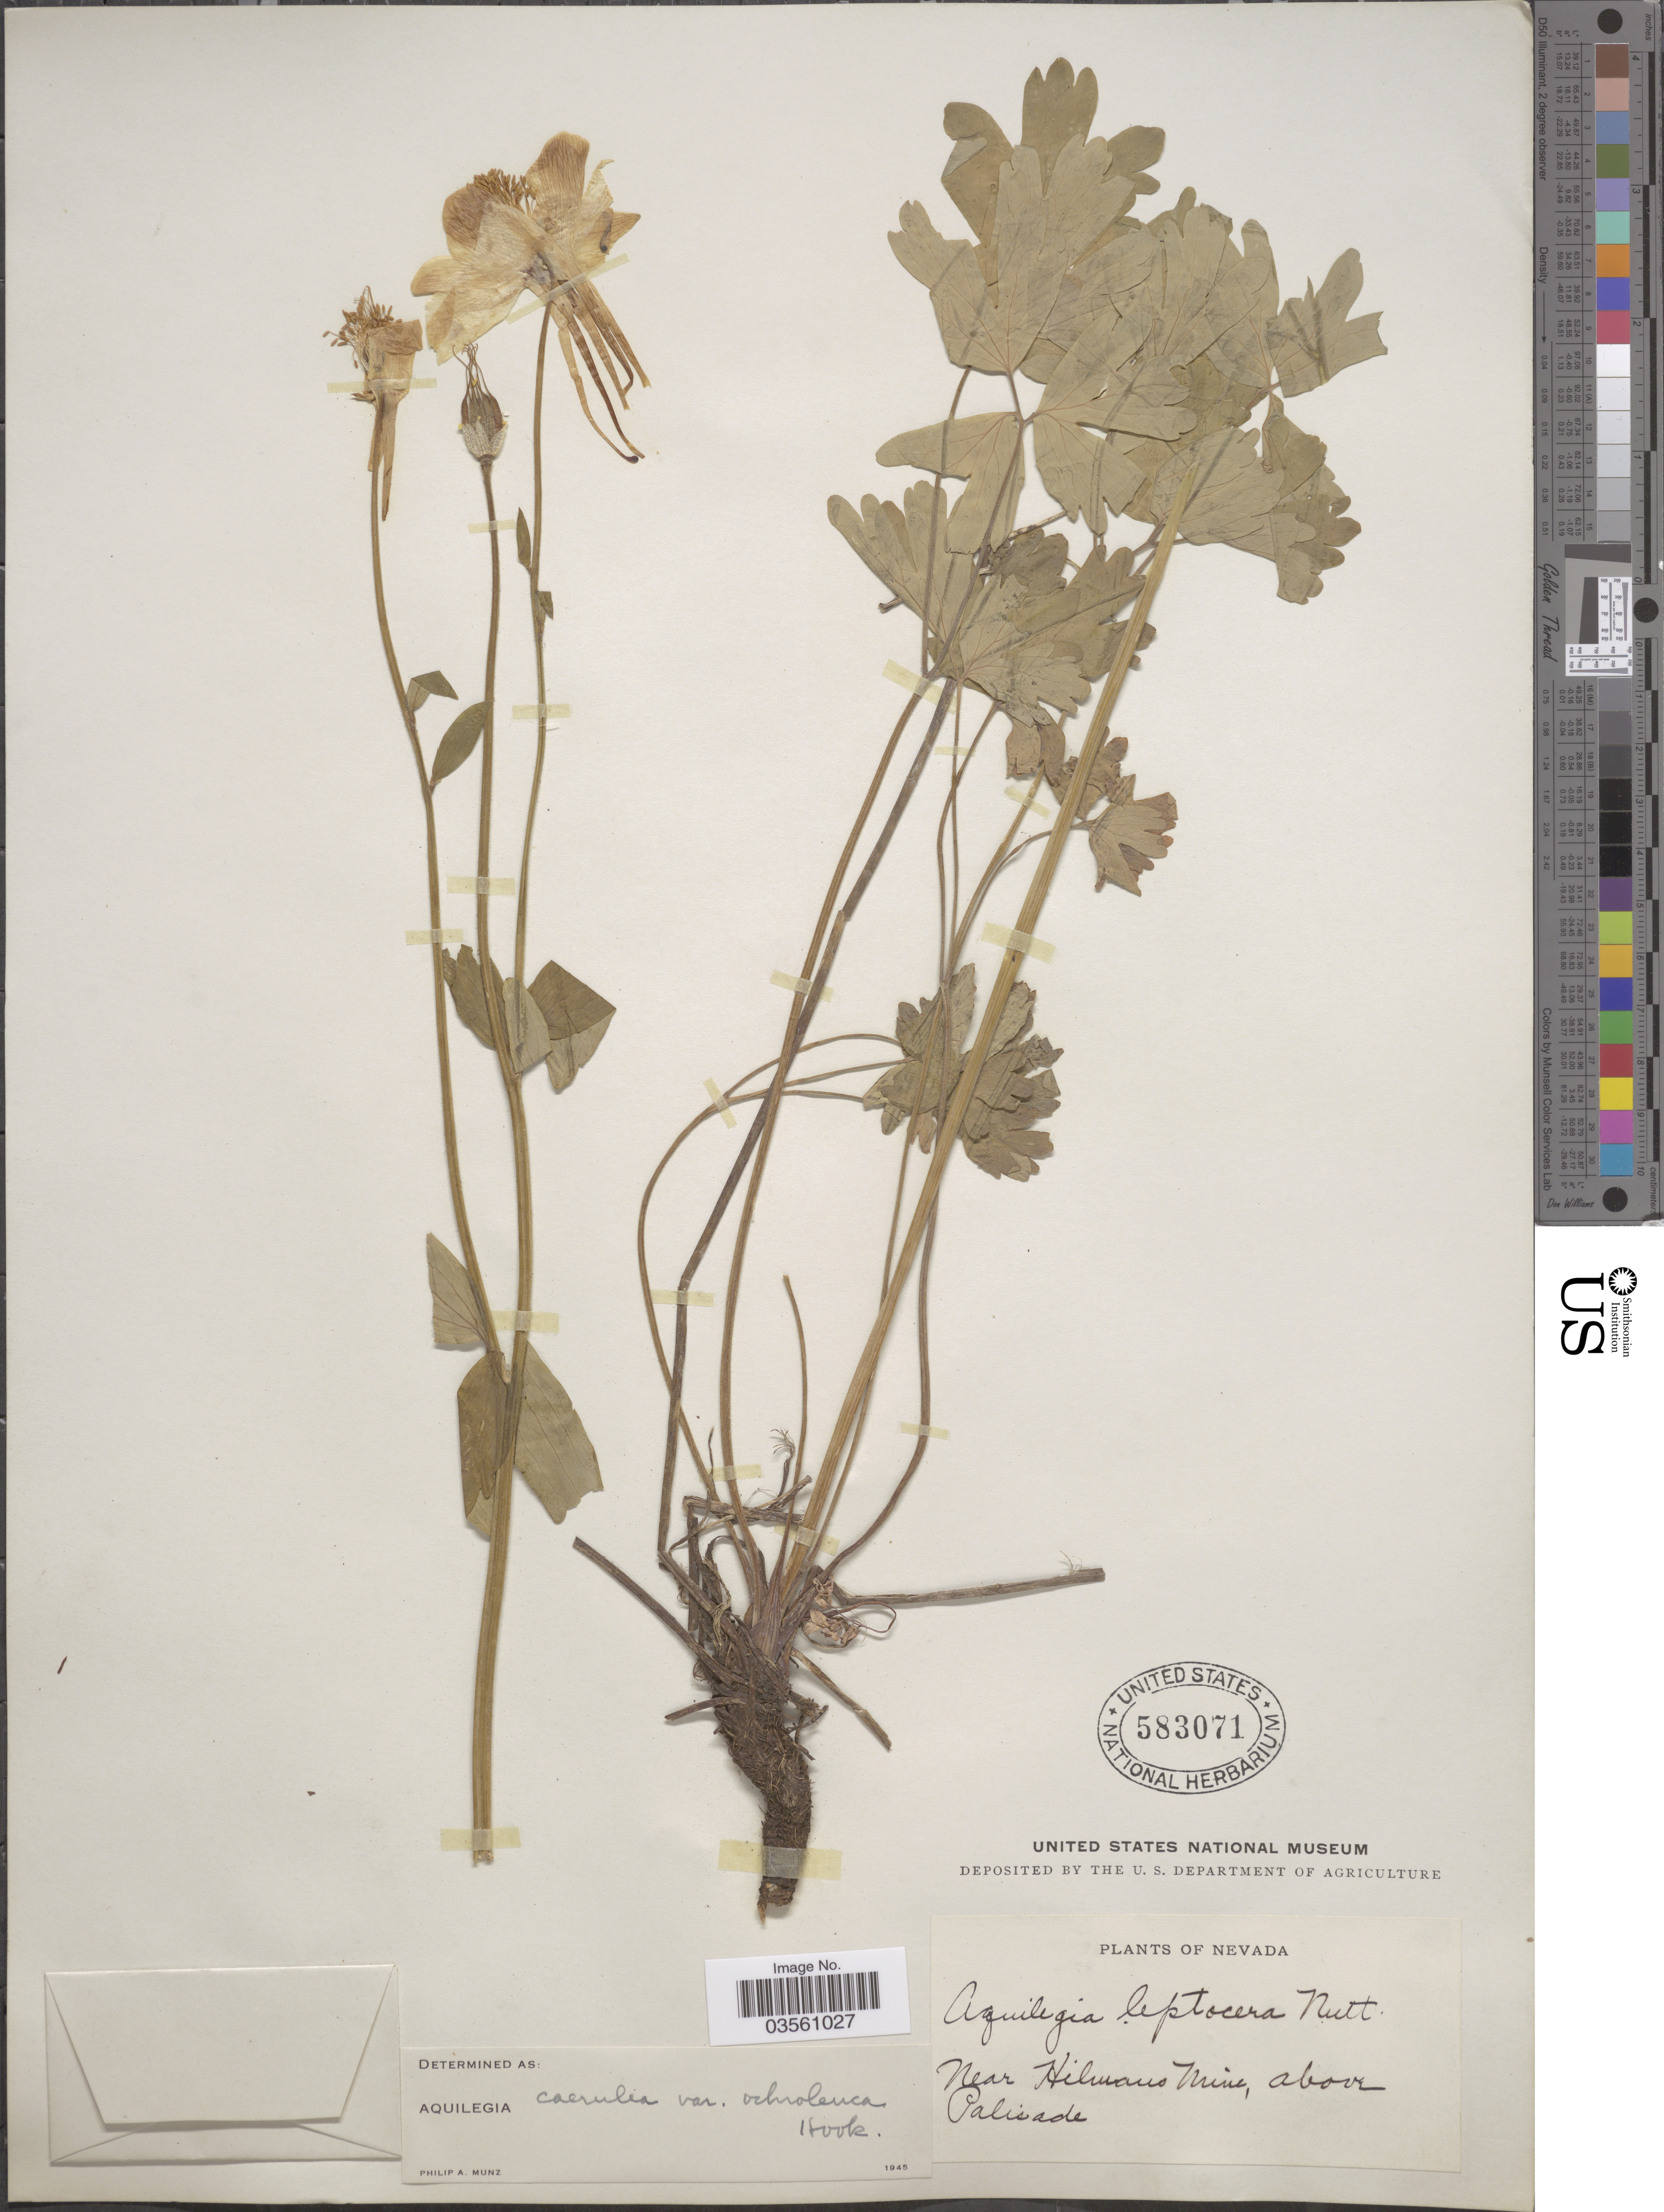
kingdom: Plantae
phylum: Tracheophyta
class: Magnoliopsida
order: Ranunculales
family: Ranunculaceae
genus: Aquilegia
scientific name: Aquilegia coerulea var. ochroleuca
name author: Hook.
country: United States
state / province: Nevada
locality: Near Hilmans Mine, above Palisade.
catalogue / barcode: US 583071